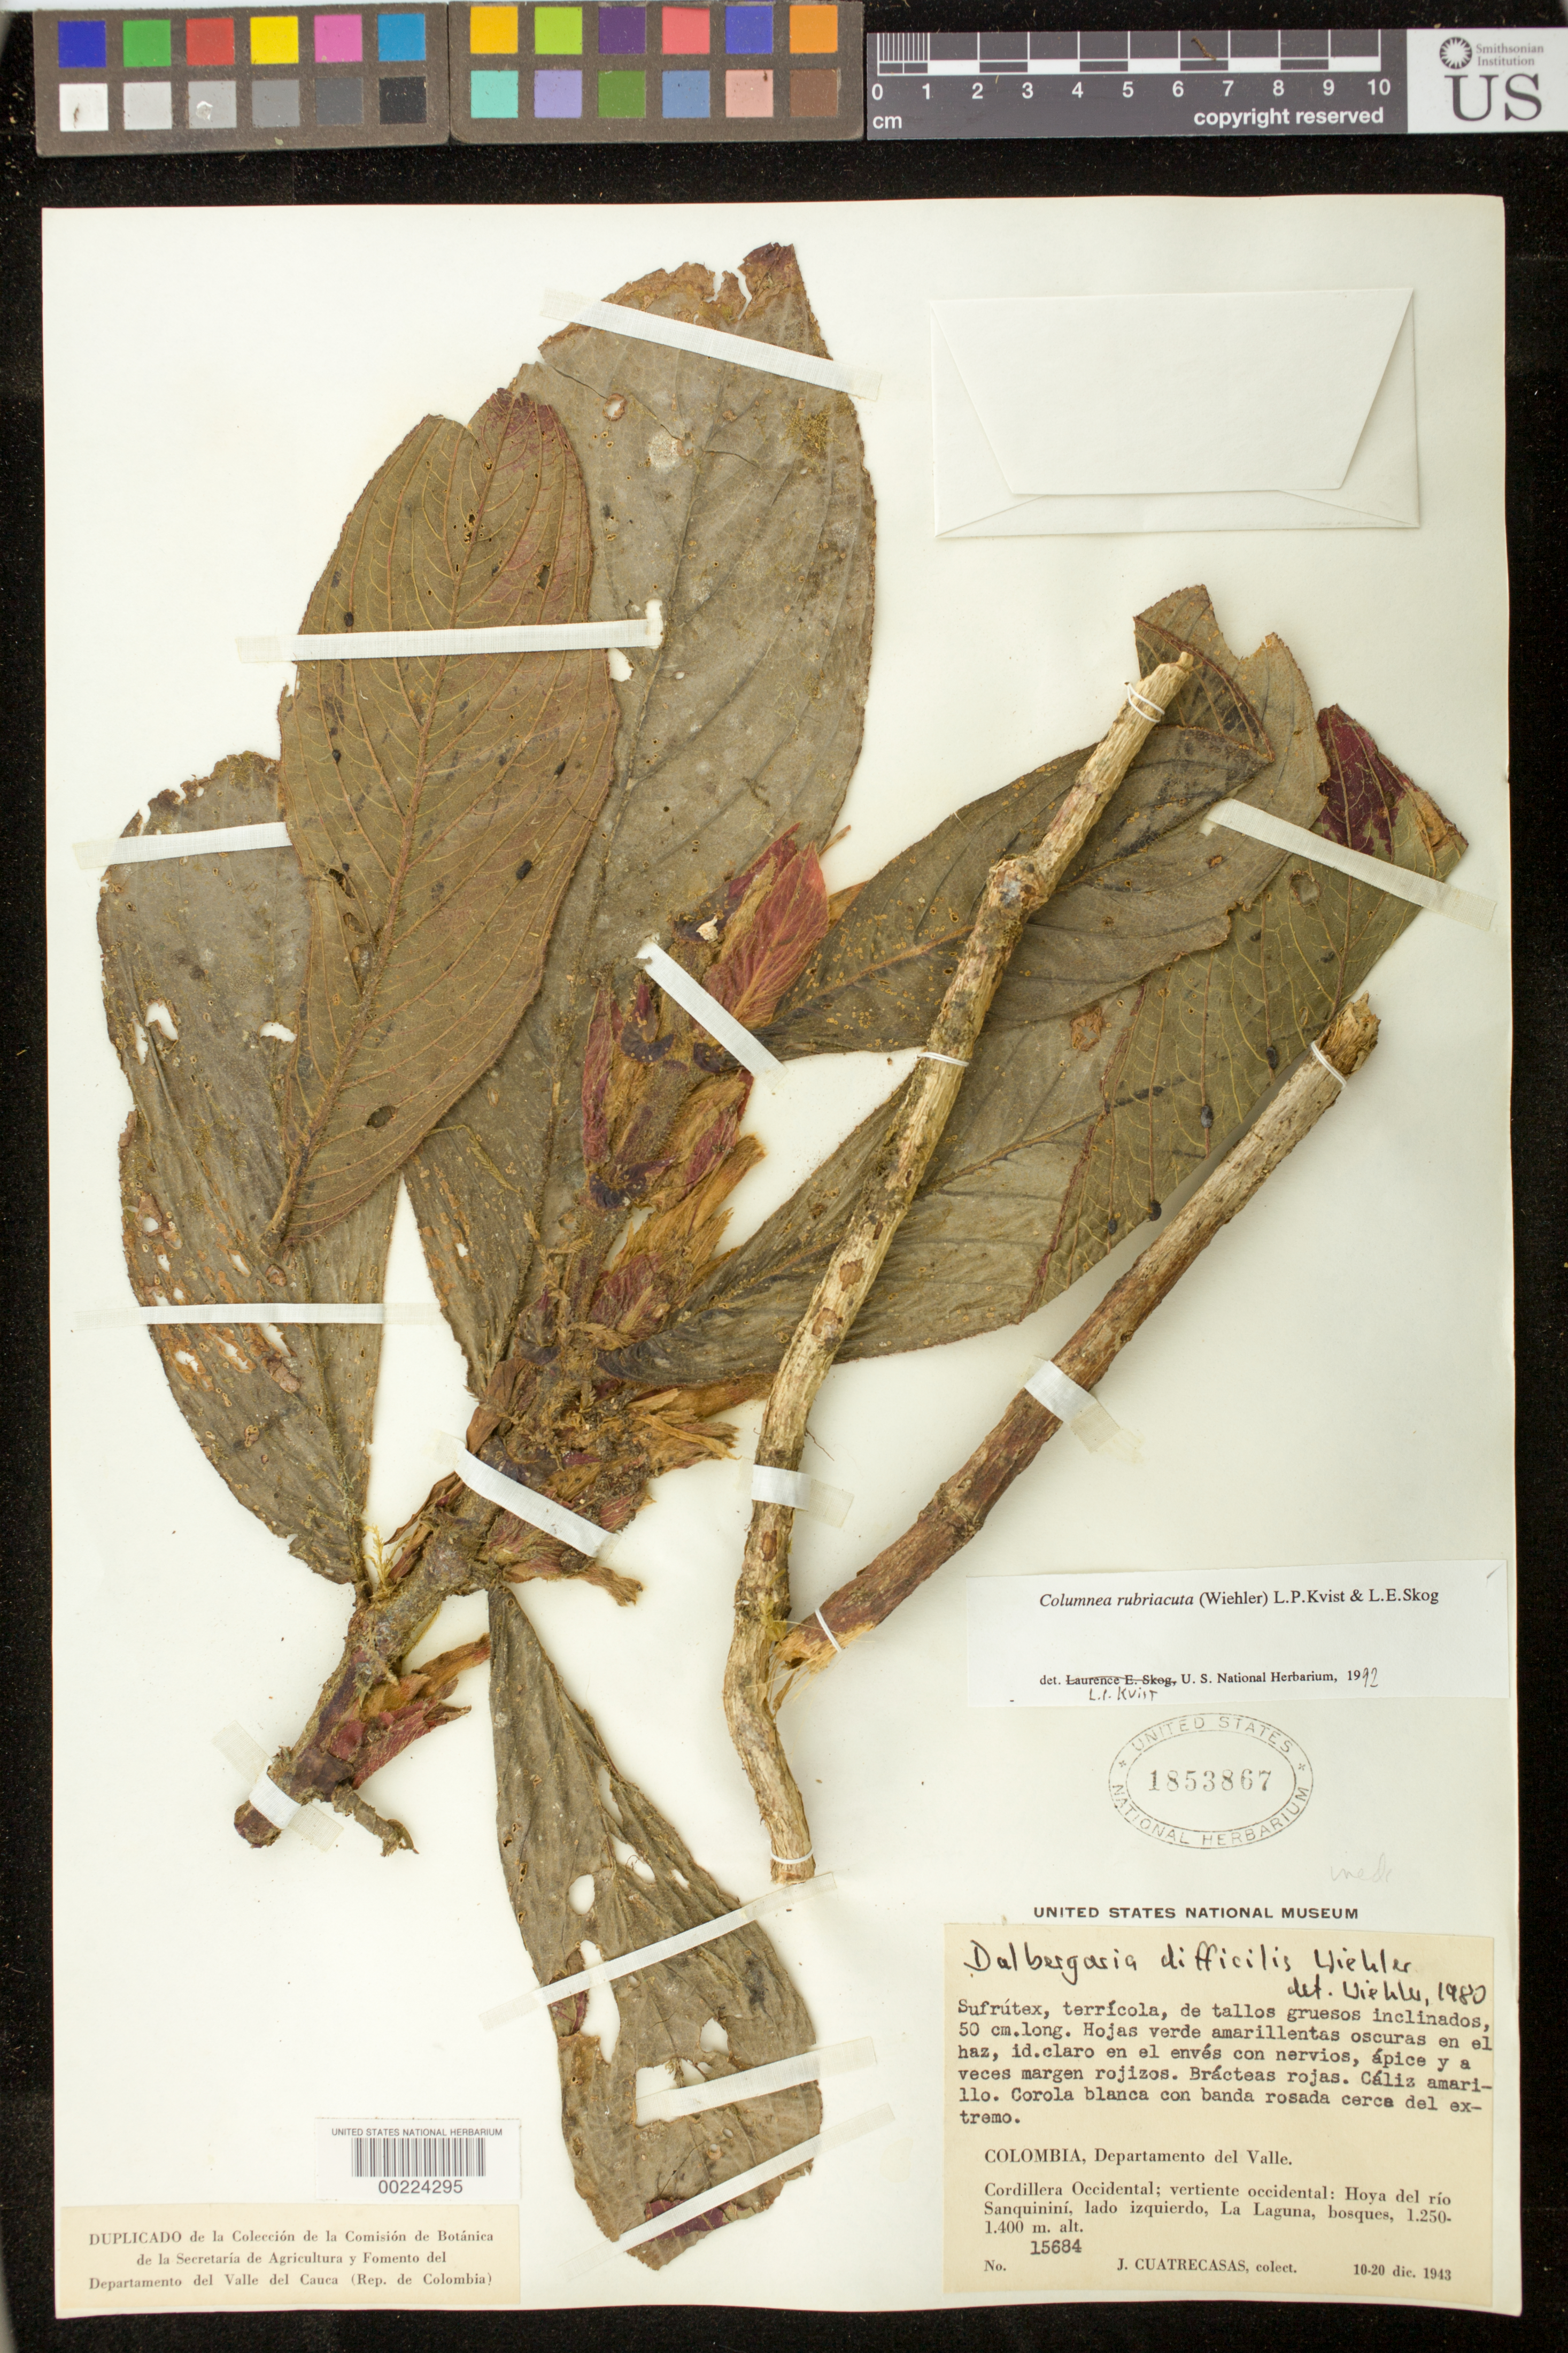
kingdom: Plantae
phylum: Tracheophyta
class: Magnoliopsida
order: Lamiales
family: Gesneriaceae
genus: Columnea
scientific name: Columnea rubriacuta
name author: (Wiehler) L.P. Kvist & L.E. Skog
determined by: Skog, Laurence E.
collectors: J. Cuatrecasas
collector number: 15684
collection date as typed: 10-20 Dec 1943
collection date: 1943-12-10/1943-12-20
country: Colombia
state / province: Valle del Cauca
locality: Cordillera Occidental; vertiente occidental: Hoja del río Sanquininí, lado izquierdo, La Laguna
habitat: bosques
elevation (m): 1250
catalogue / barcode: US 1853867